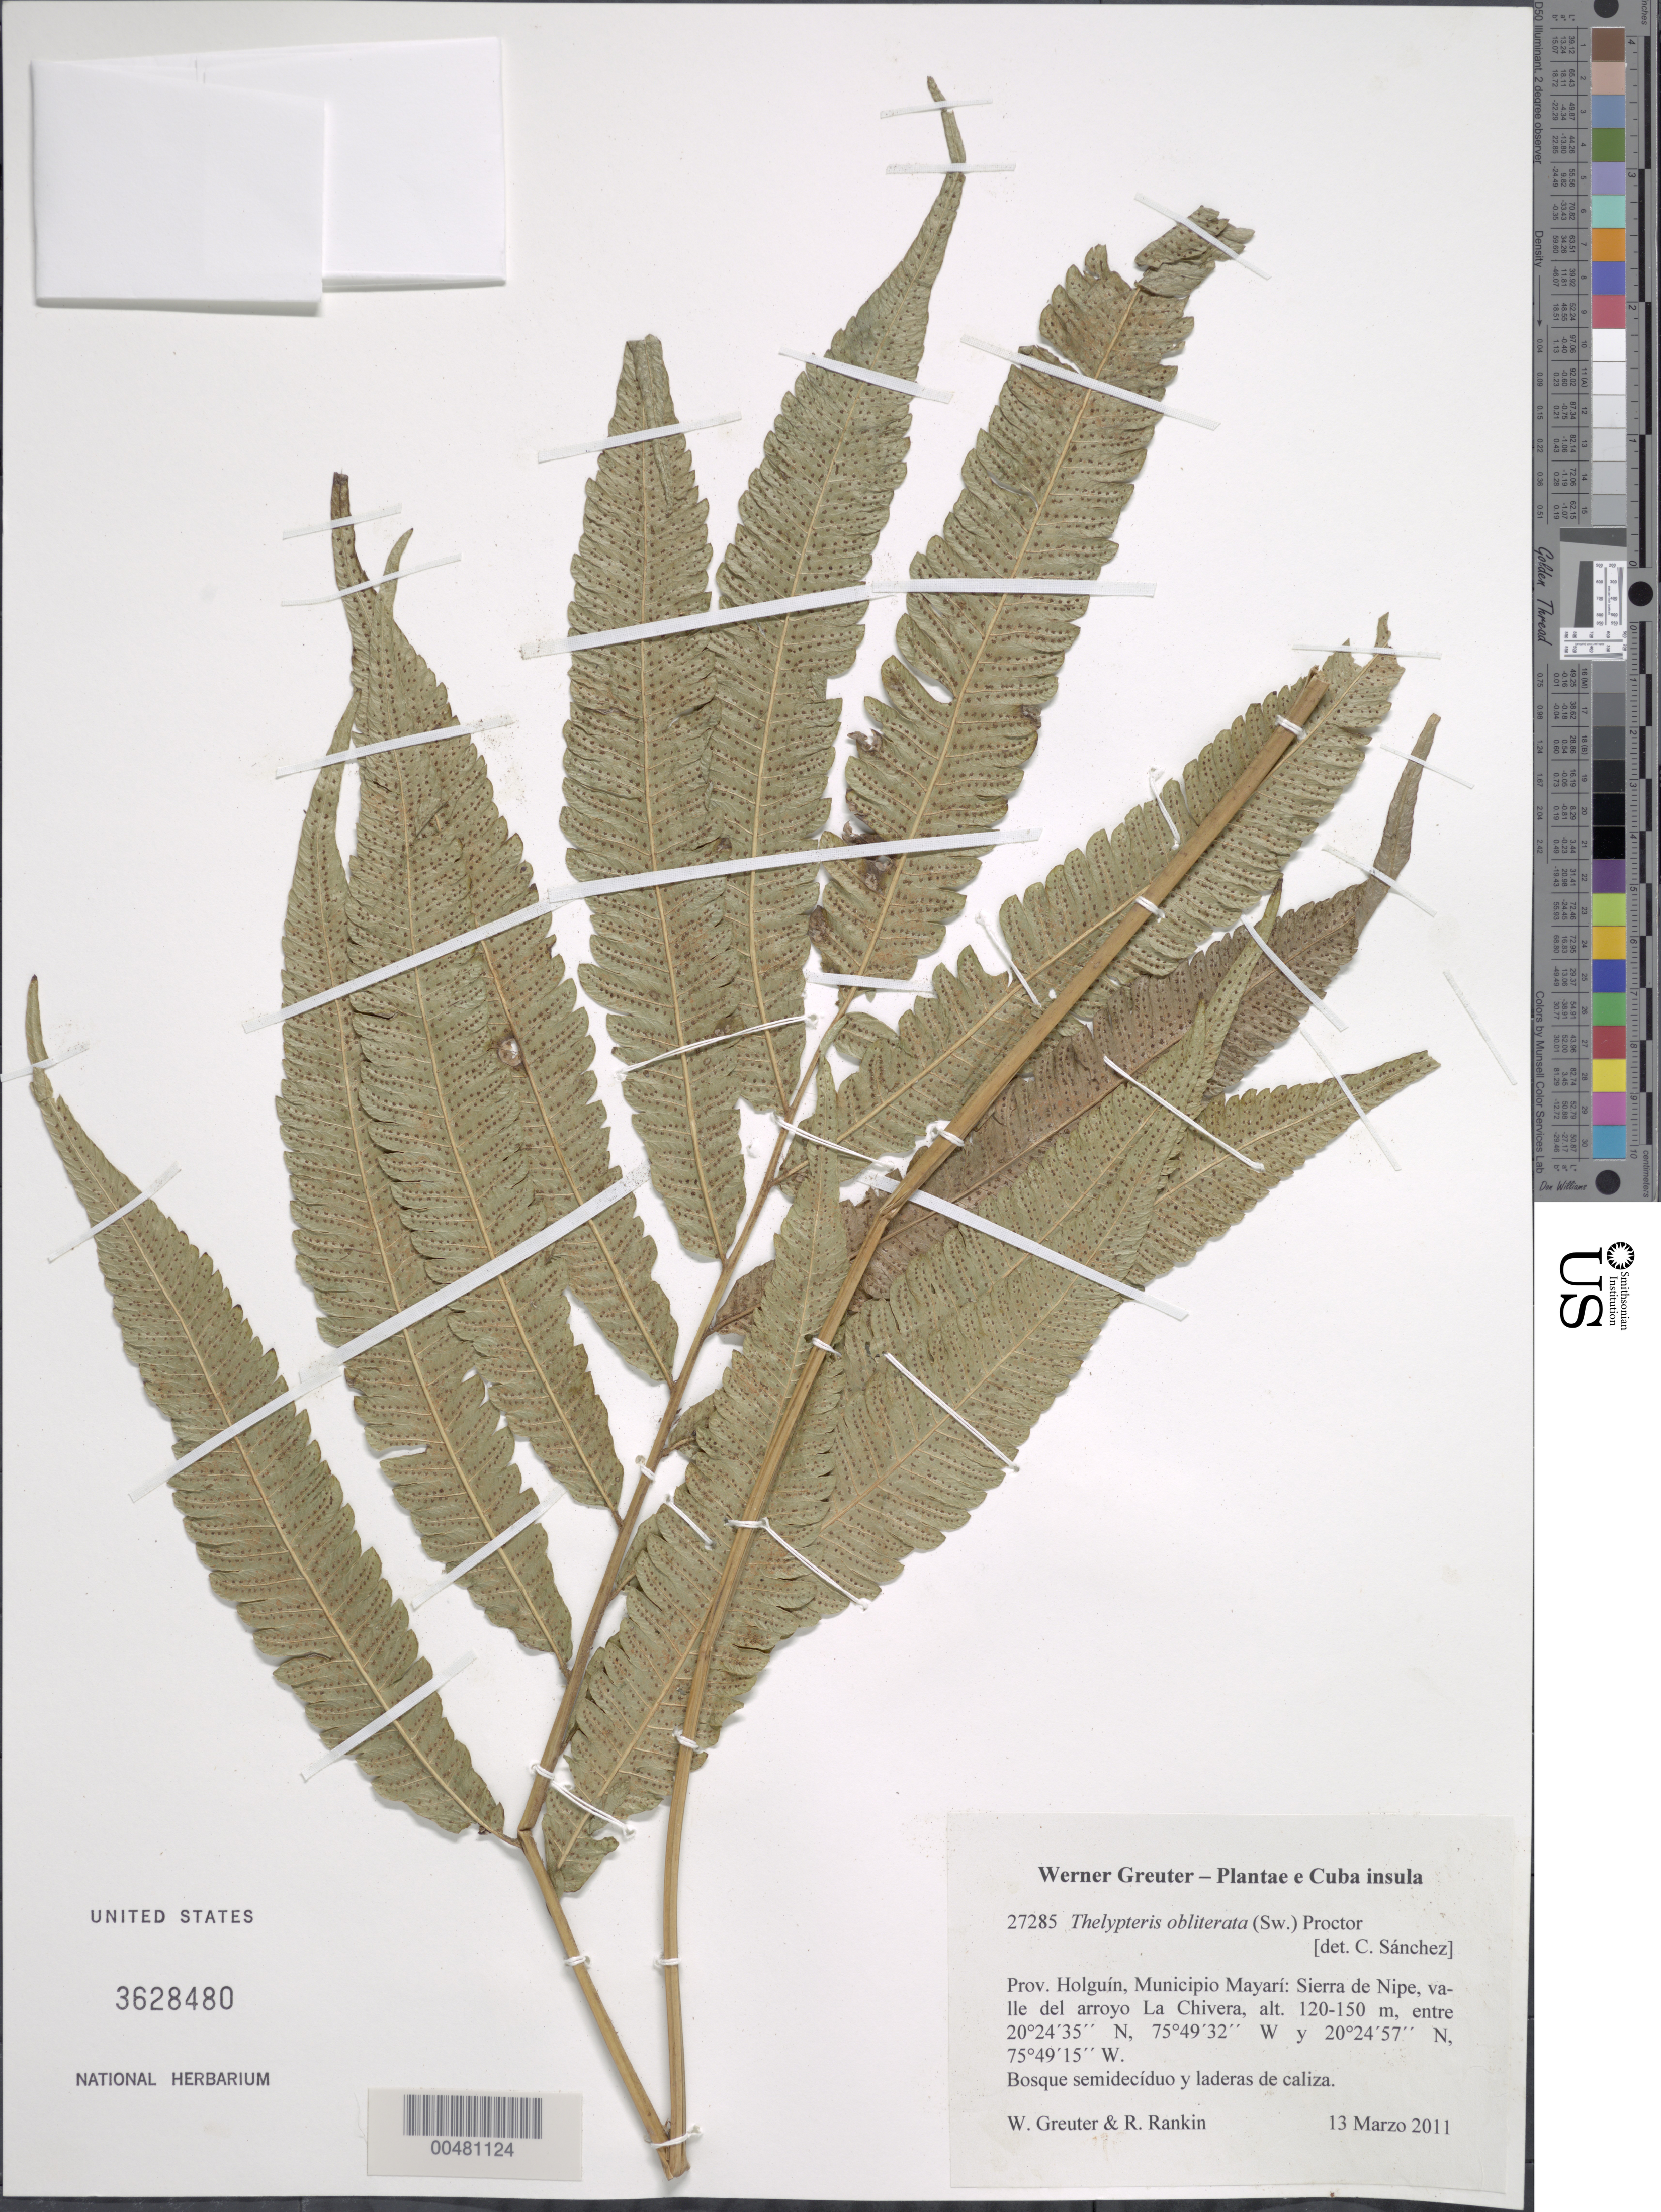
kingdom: Plantae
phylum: Tracheophyta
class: Polypodiopsida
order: Polypodiales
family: Thelypteridaceae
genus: Goniopteris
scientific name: Goniopteris obliterata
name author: (Sw.) C. Presl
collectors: W. R. Greuter & R. Rankin Rodriguez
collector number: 27285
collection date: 2011-03-13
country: Cuba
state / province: Holguin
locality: Mun. Mayarí, Sierra de Nipe, valle del arroyo La Chivera.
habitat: Bosque semidecíduo y laderas de caliza.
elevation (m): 120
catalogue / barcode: US 3628480